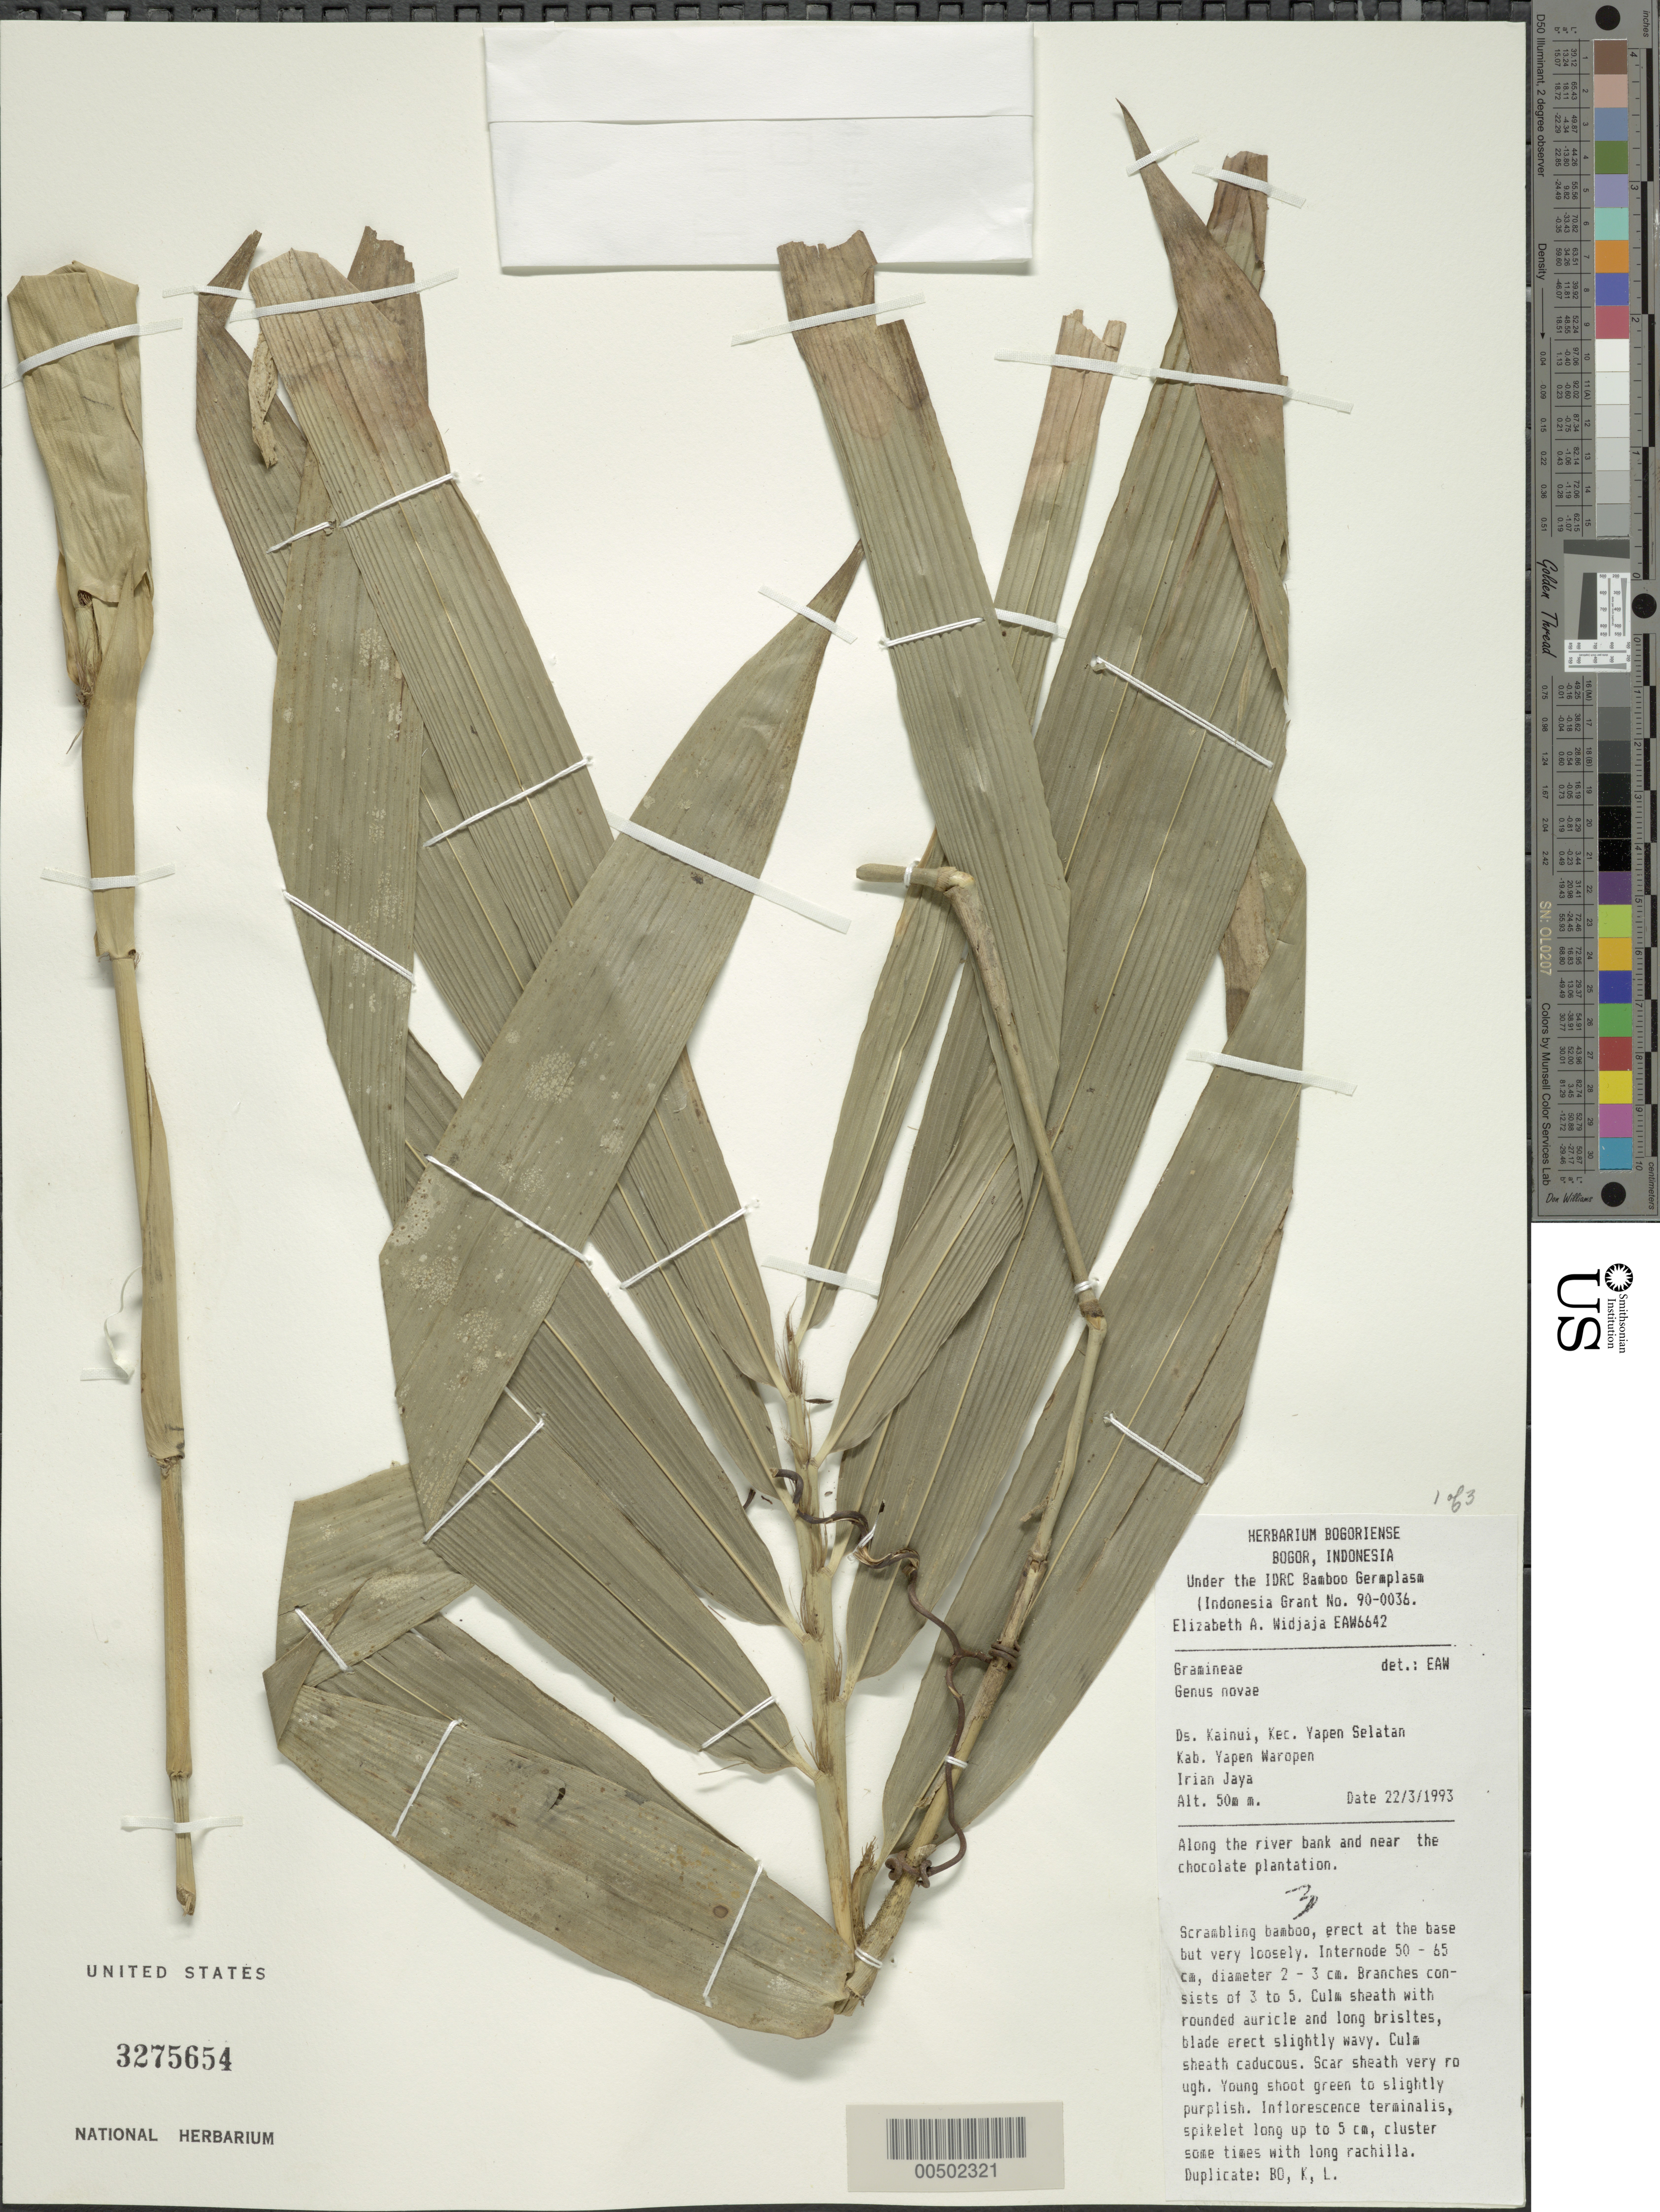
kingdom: Plantae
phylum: Tracheophyta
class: Liliopsida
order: Poales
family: Poaceae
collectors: E. A. Widjaja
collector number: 6642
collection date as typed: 22 Mar 1993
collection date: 1993-03-22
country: Indonesia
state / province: Papua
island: New Guinea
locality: Ds. kainui, kec. yapen selatan, kab. yapen waropen. Irian Jaya.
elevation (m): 50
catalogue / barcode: US 3275654